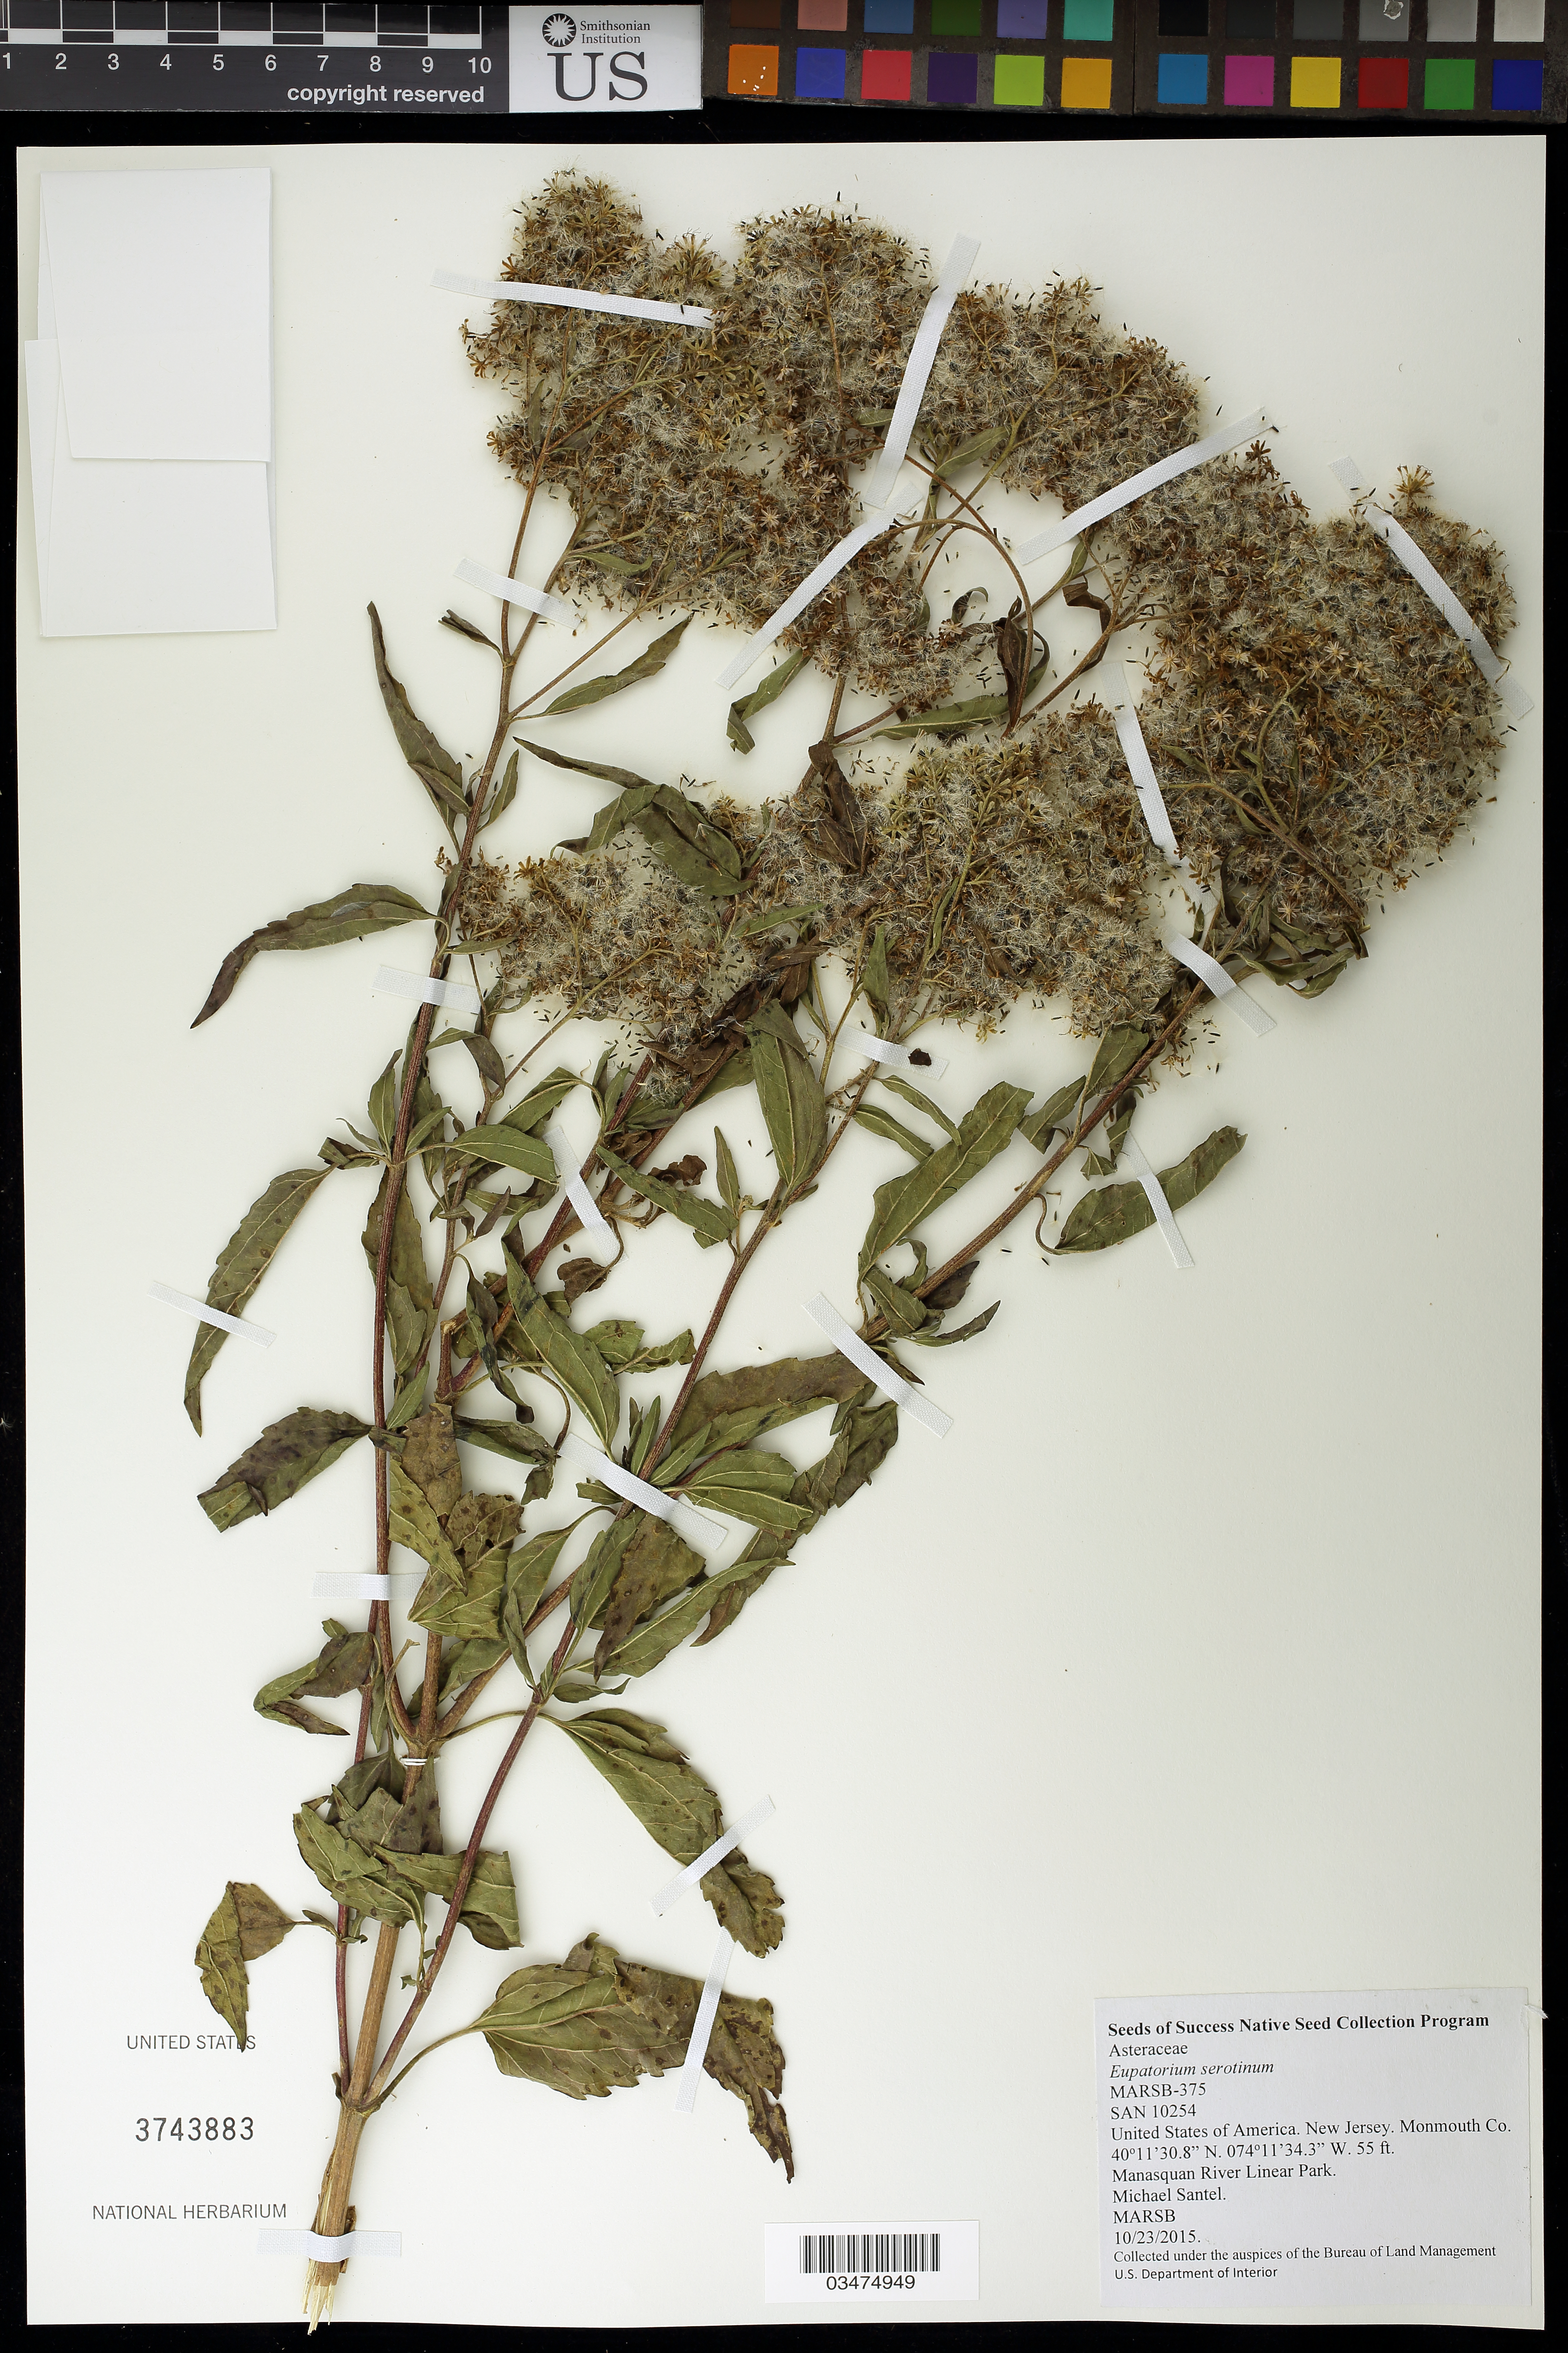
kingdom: Plantae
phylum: Tracheophyta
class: Magnoliopsida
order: Asterales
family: Asteraceae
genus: Eupatorium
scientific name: Eupatorium serotinum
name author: Turcz.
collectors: M. Santel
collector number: MARSB-375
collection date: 2015-10-23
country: United States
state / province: New Jersey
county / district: Monmouth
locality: Manasquan River Linear Park, Fields outside forest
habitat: Meadow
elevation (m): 17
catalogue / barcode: US 3743883